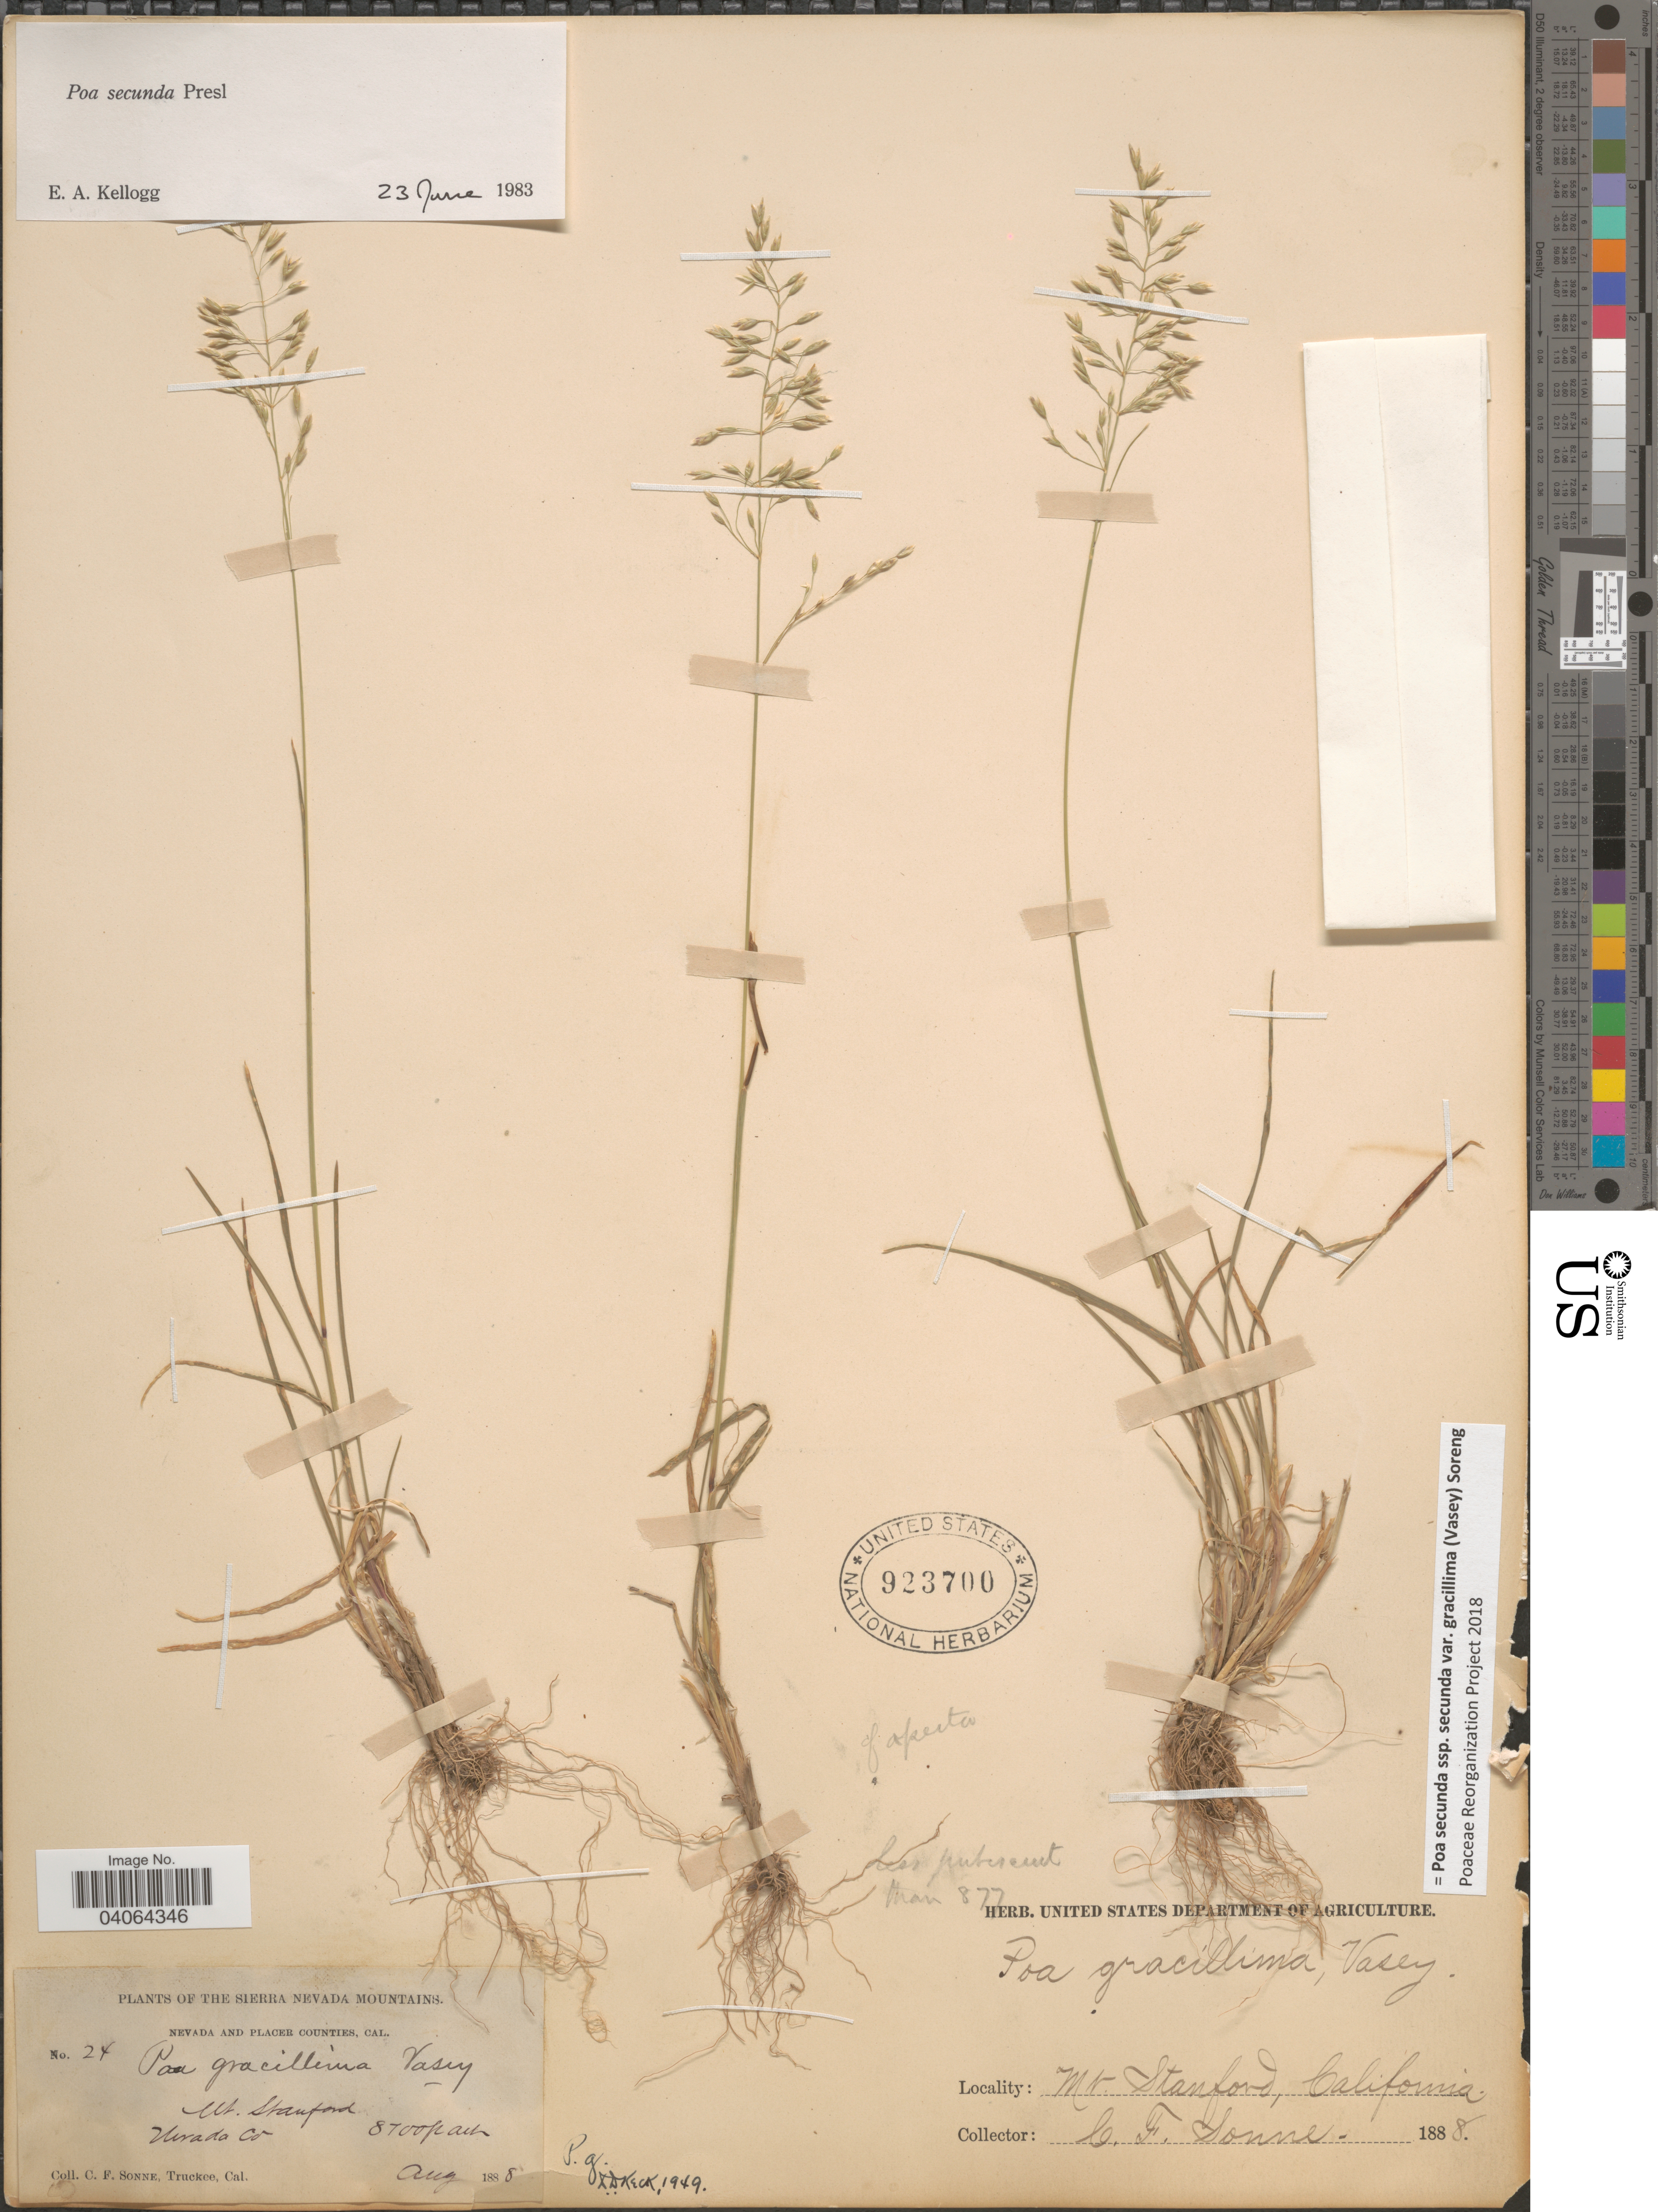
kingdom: Plantae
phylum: Tracheophyta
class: Liliopsida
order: Poales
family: Poaceae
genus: Poa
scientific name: Poa secunda subsp. secunda var. gracillima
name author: (Vasey) Soreng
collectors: C. Sonne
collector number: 24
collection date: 1888-08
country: United States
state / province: California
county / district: Nevada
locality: Sierra Nevada Mountains. Mt. Stanford. Nevada Co.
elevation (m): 2652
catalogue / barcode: US 923700